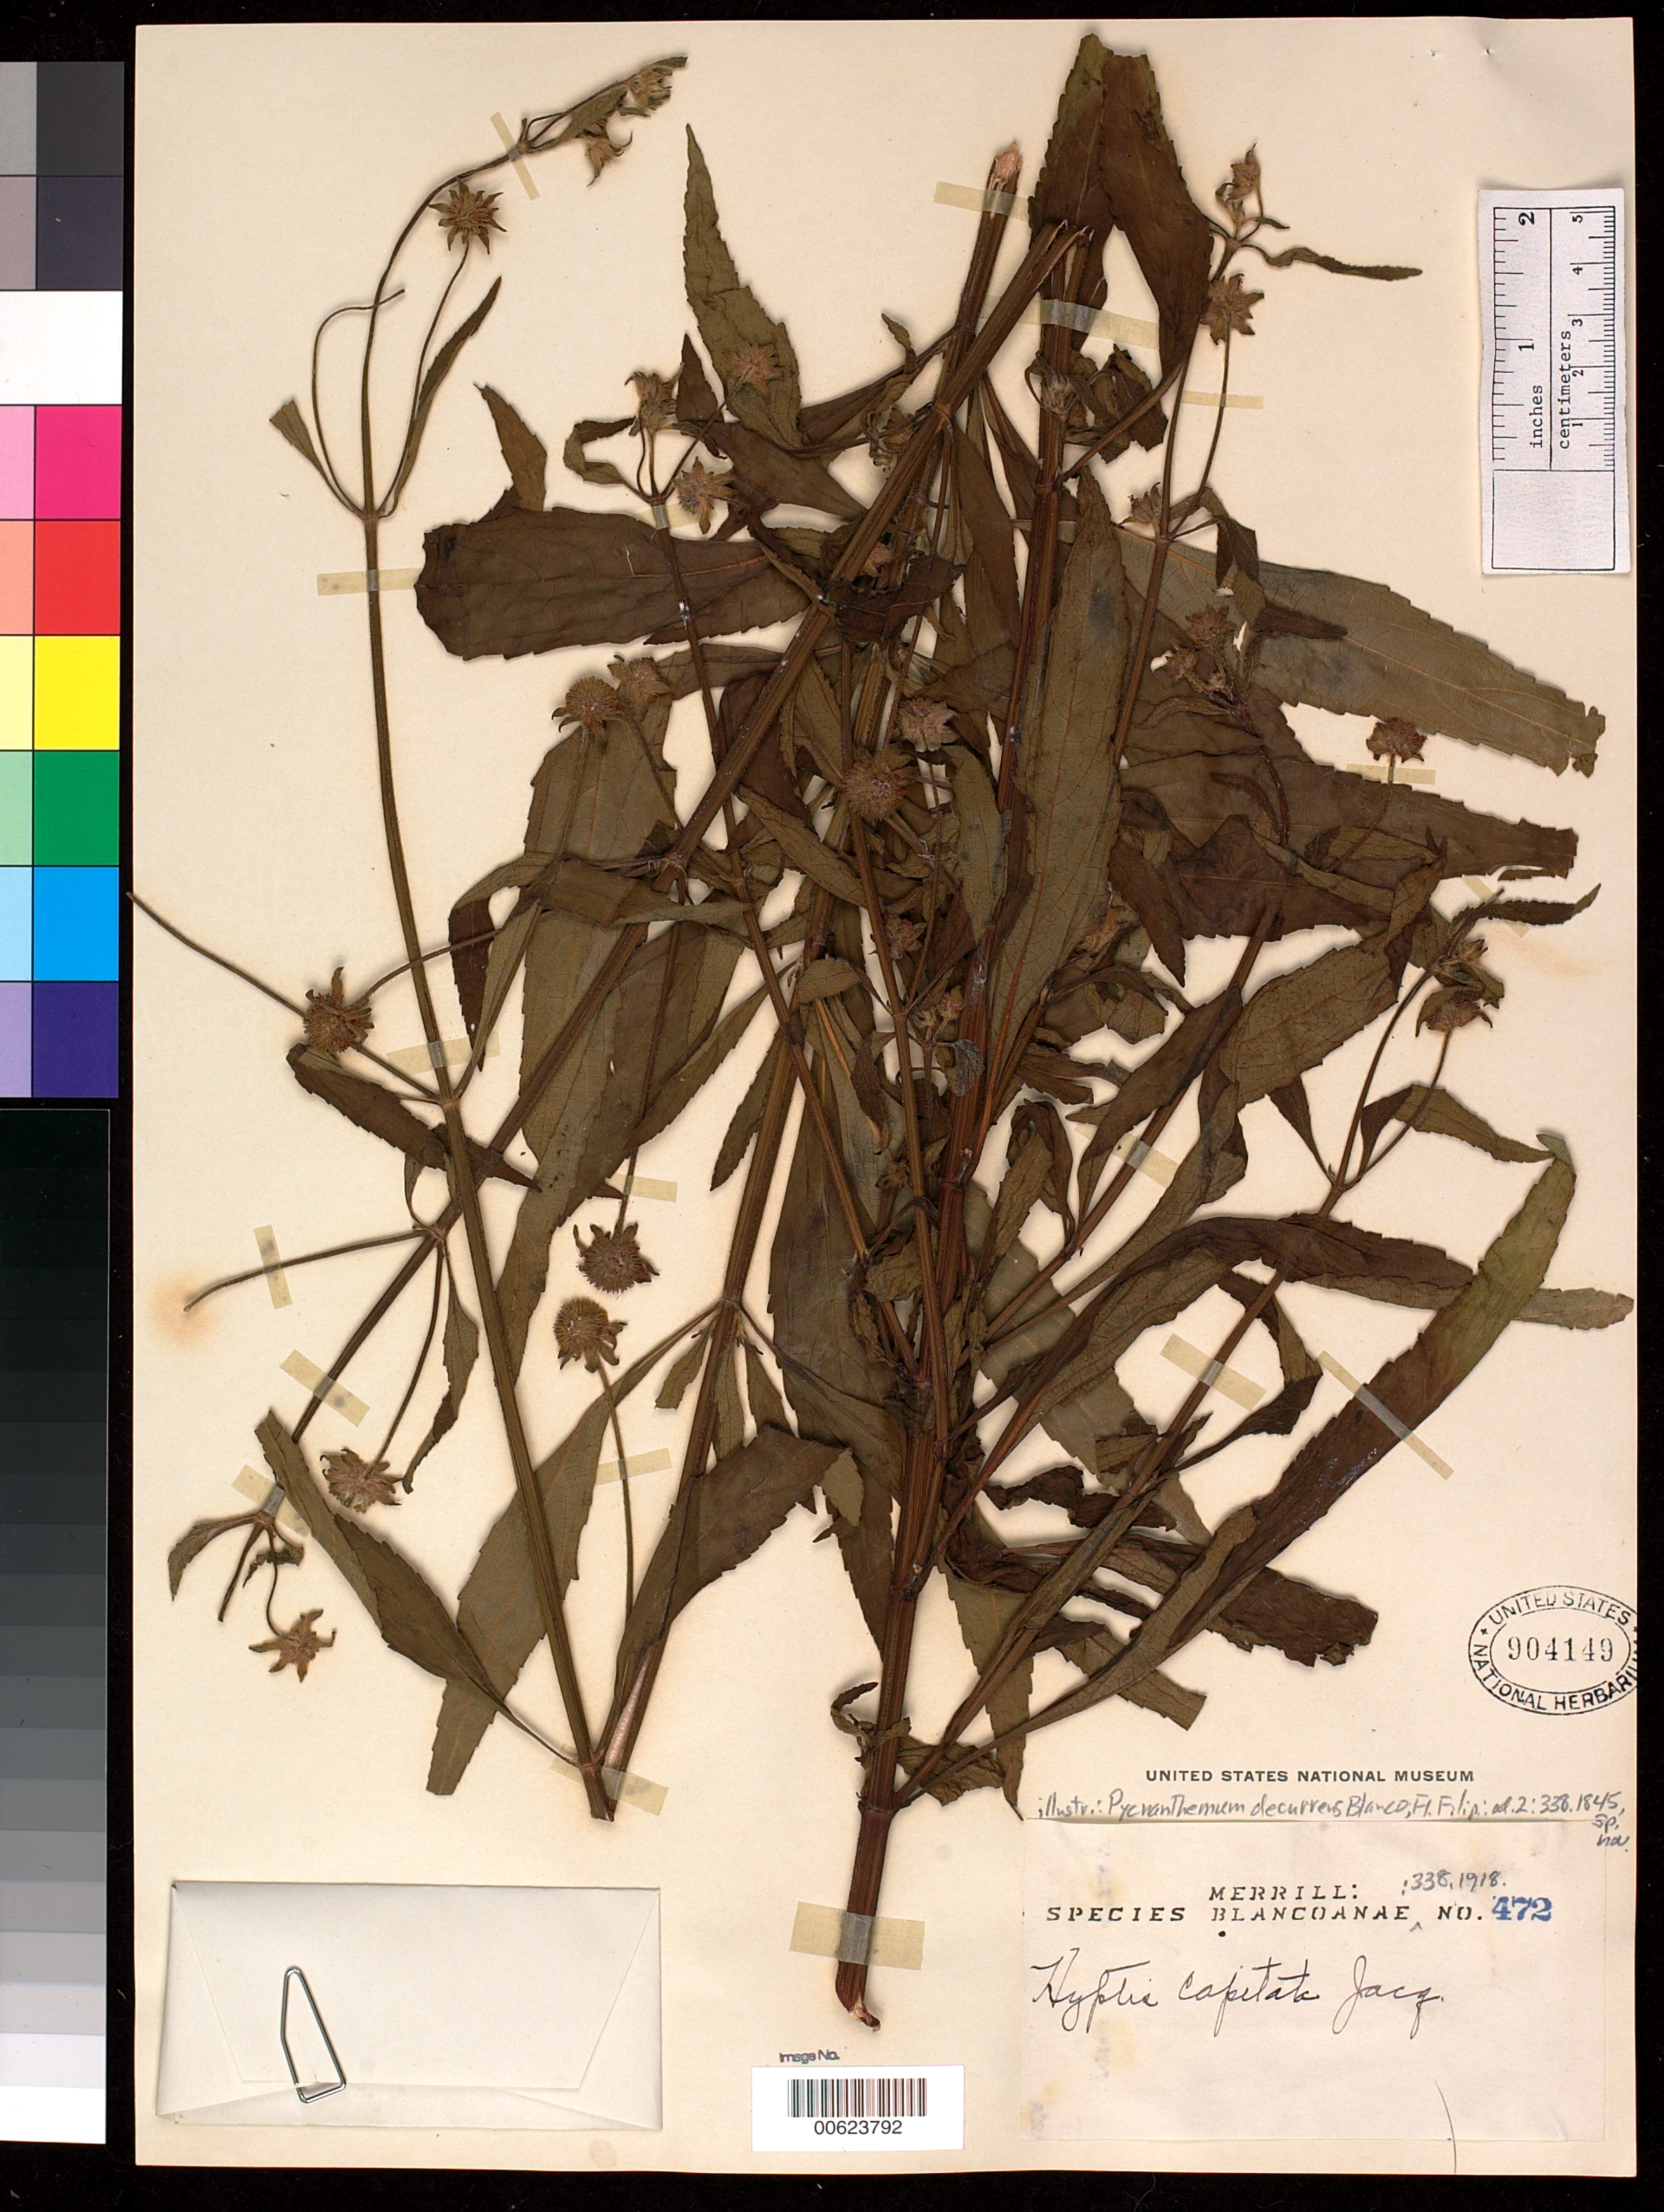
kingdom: Plantae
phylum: Tracheophyta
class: Magnoliopsida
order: Lamiales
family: Lamiaceae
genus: Hyptis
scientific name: Hyptis capitata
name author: Jacq.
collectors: M. Ramos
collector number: Sp. Blancoan. 0472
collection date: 1914-10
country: Philippines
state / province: Bicol (?)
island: Luzon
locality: Rizal, Bulusan, Angrinan River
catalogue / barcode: US 904149